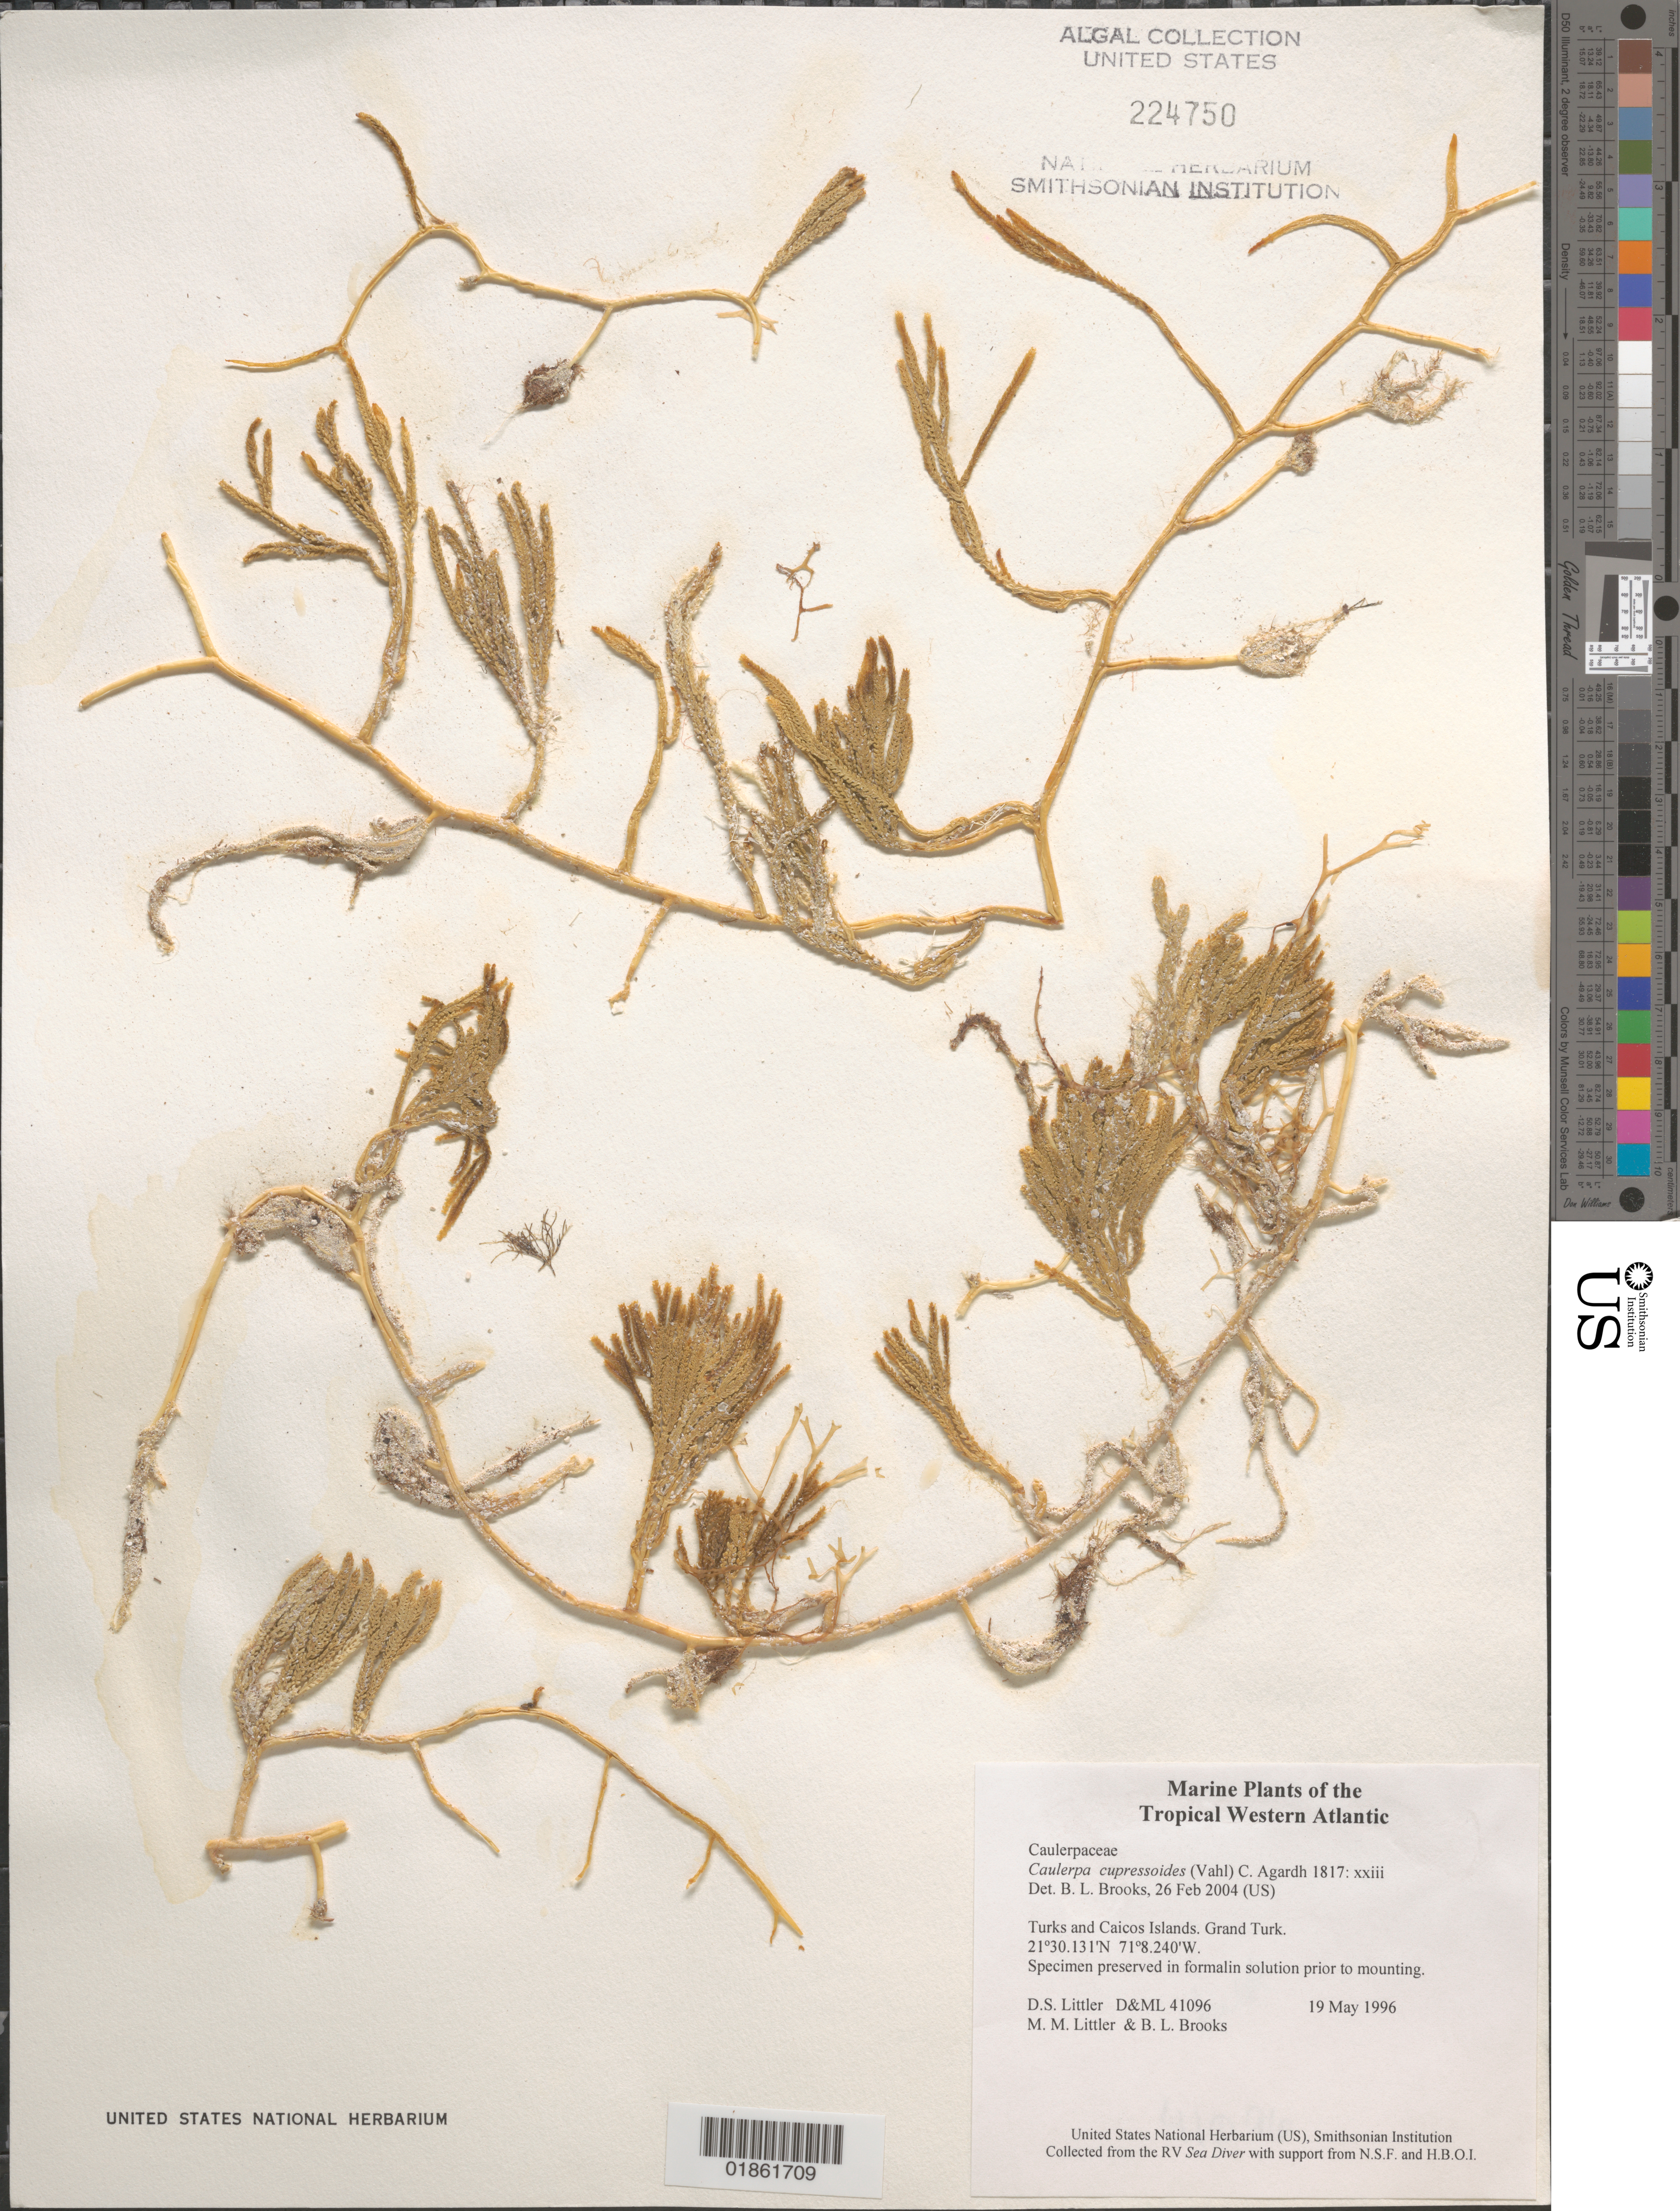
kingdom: Plantae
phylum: Chlorophyta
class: Ulvophyceae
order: Bryopsidales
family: Caulerpaceae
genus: Caulerpa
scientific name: Caulerpa sp.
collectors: D. S. Littler & M. M. Littler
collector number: D&ML 41096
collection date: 1996-05-19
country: Turks and Caicos Islands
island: Grand Turk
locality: Grand Turk. Creek on N tip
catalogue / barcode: US 224750